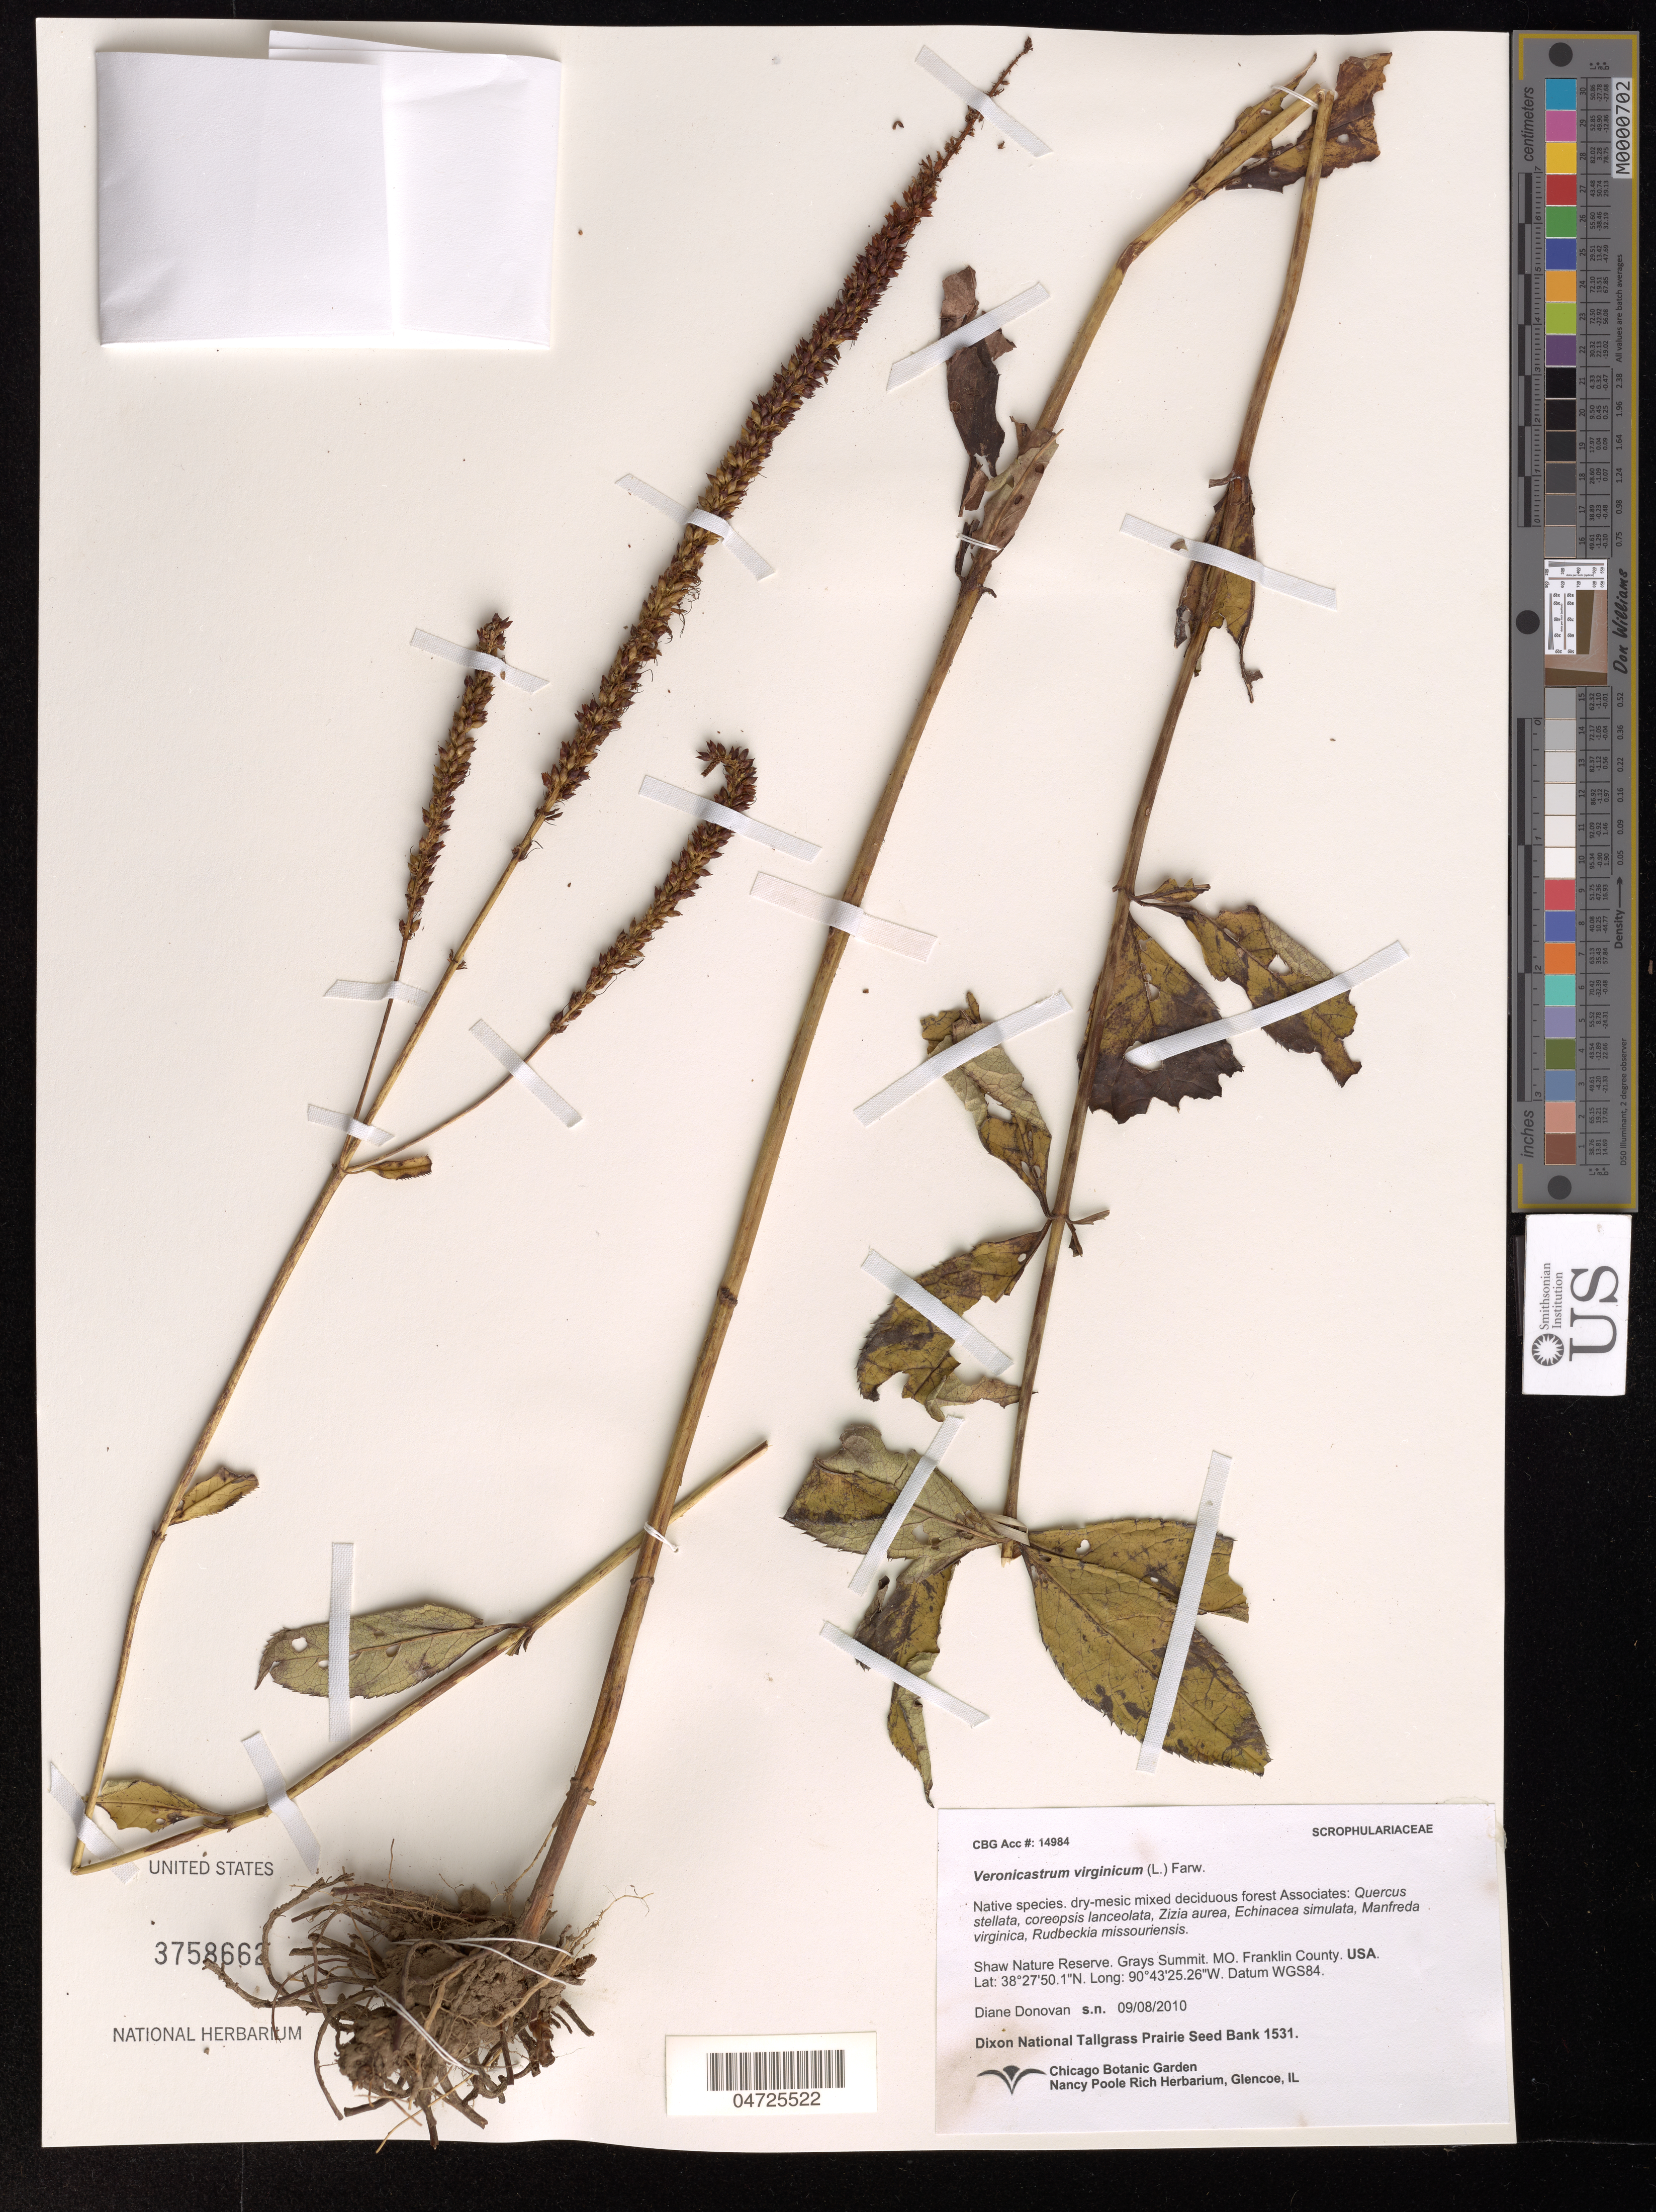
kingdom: Plantae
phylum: Tracheophyta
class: Magnoliopsida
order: Lamiales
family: Plantaginaceae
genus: Veronicastrum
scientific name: Veronicastrum virginicum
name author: (L.) Farw.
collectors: D. Donovan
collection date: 2010-09-08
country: United States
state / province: Missouri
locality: Shaw Nature Reserve. Grays Summit. Franklin County. Datum WGS84.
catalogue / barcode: US 3758662